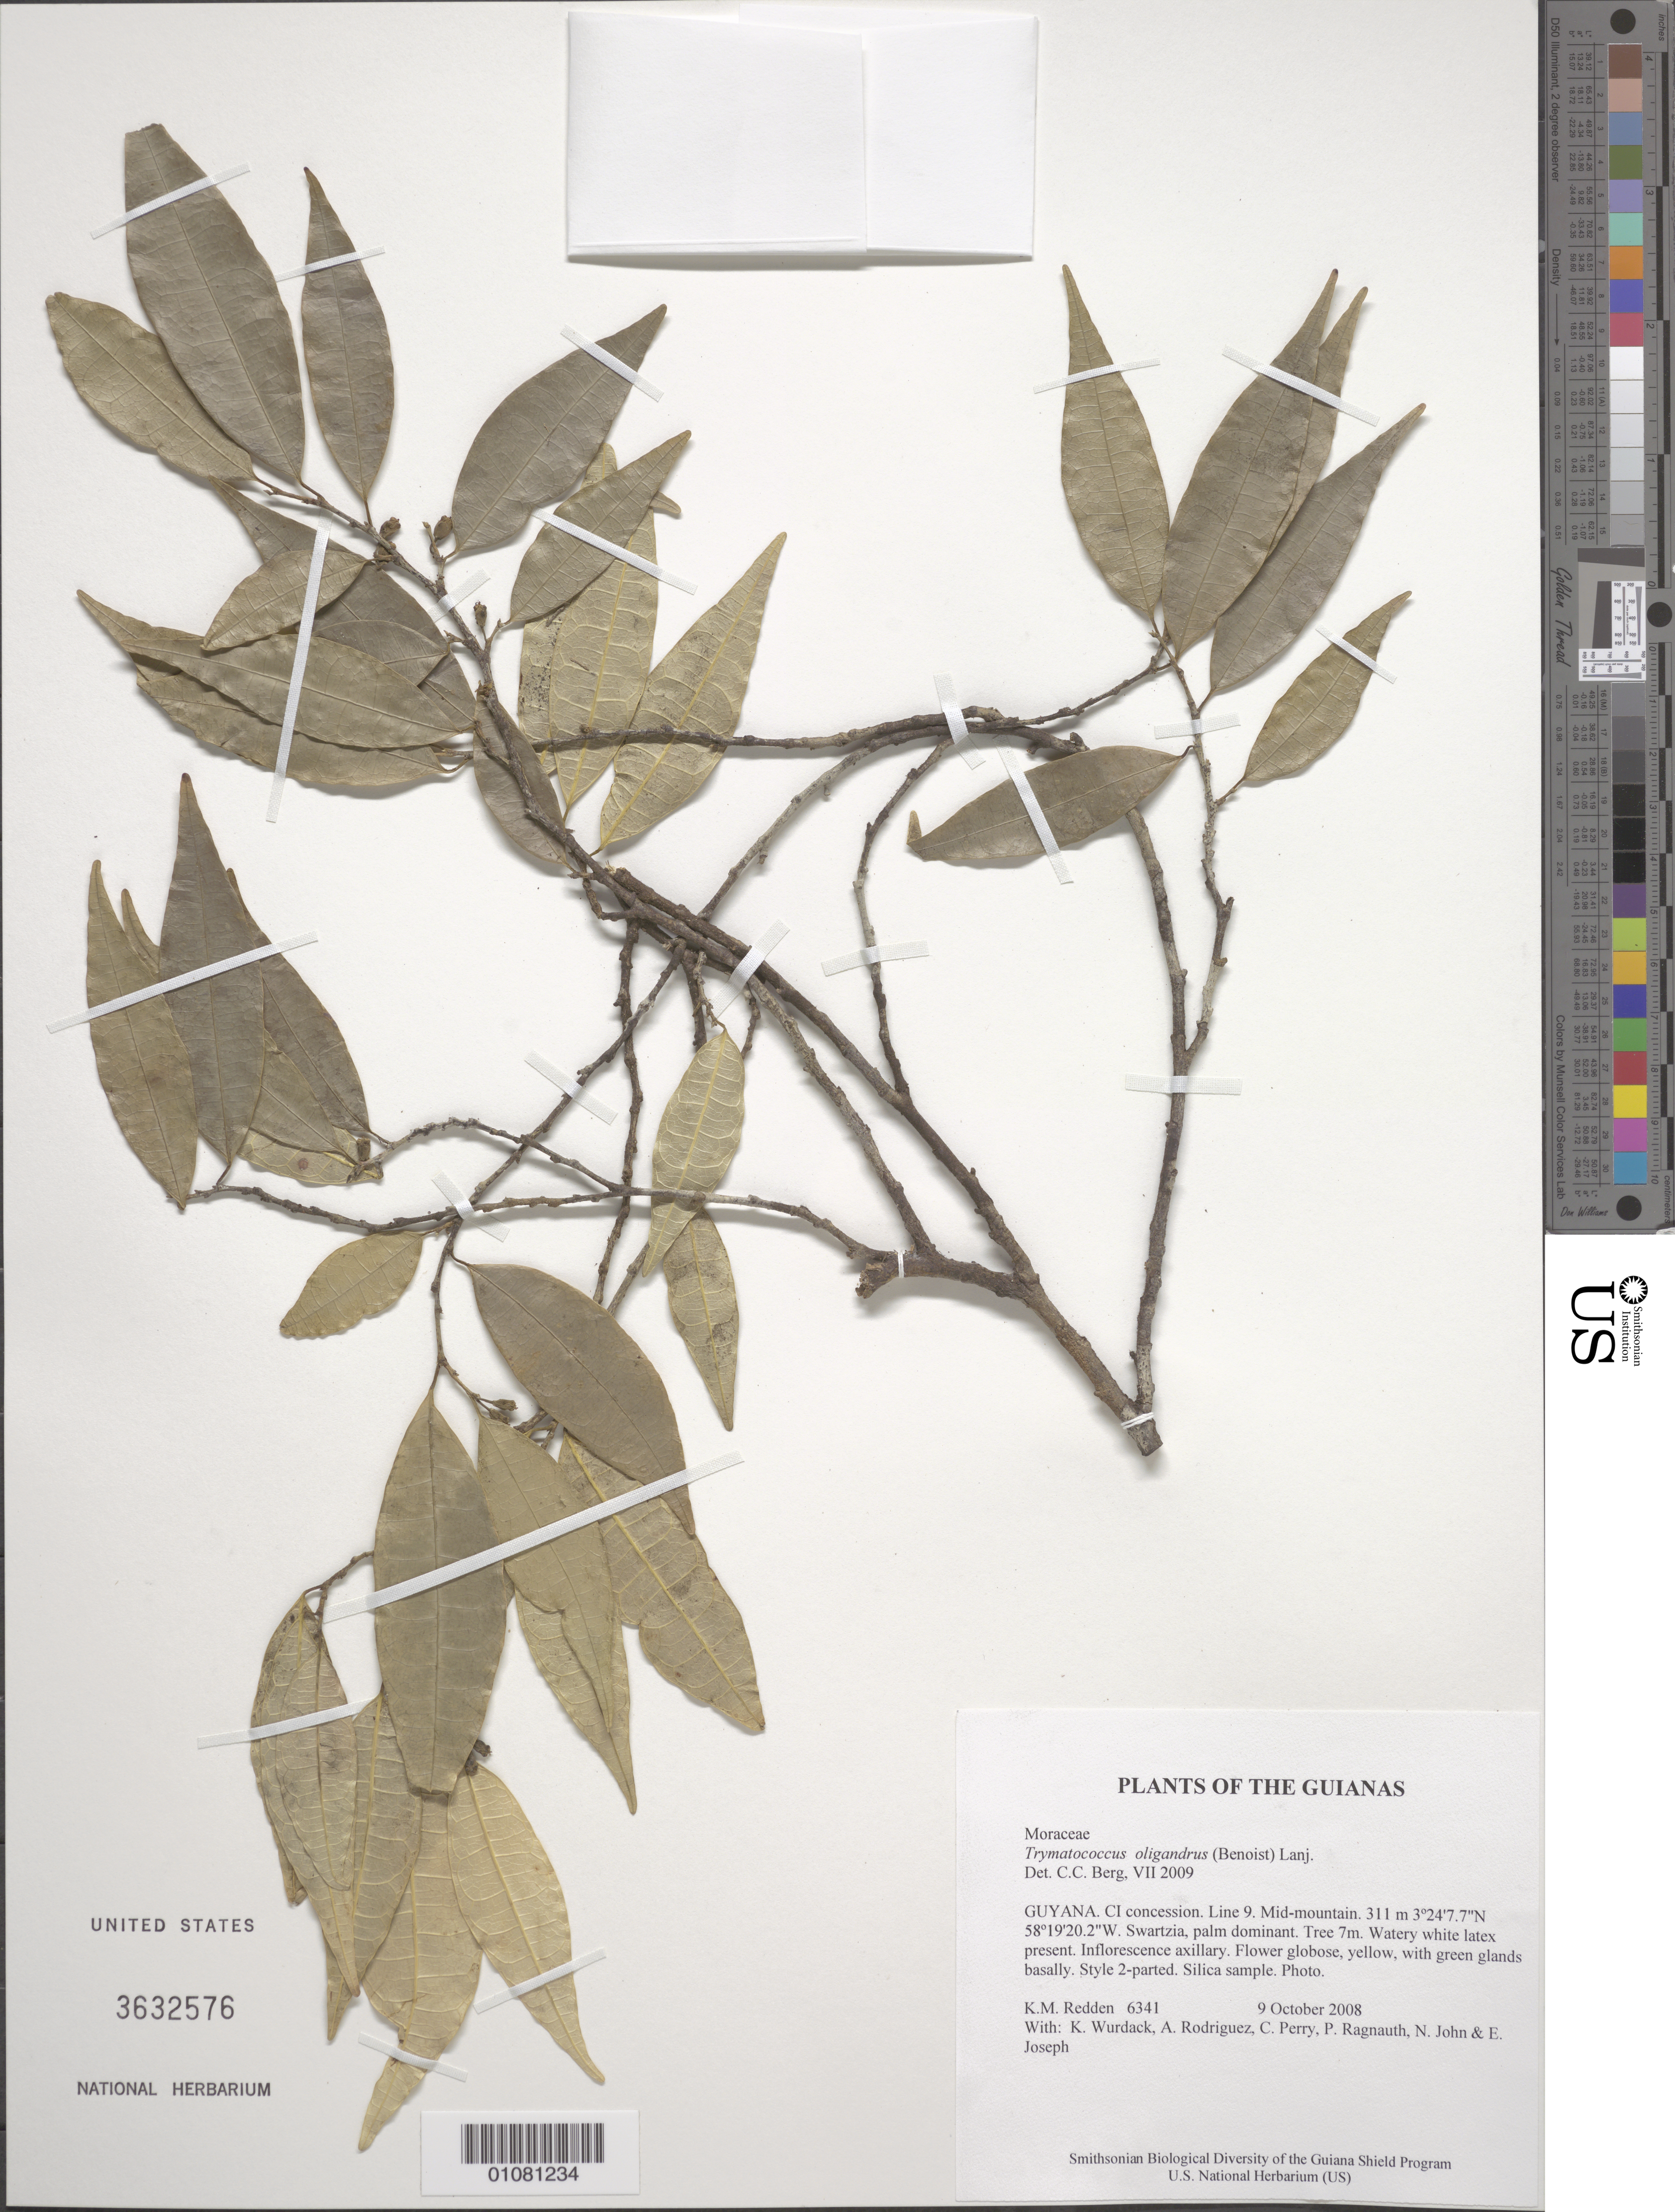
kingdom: Plantae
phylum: Tracheophyta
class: Magnoliopsida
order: Rosales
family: Moraceae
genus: Brosimum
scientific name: Brosimum oligandrum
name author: (Benoist) E. M. Gardner & Zerega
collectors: K. M. Redden, K. Wurdack, A. Rodriguez, C. Perry, P. Ragnauth, N. John & E. Joseph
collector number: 6341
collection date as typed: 9 October 2008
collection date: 2008-10-09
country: Guyana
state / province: U. Takutu-U. Essequibo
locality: CI concession. Line 9. Mid-mountain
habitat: Swartzia, palm dominant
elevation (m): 311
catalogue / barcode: US 3632576